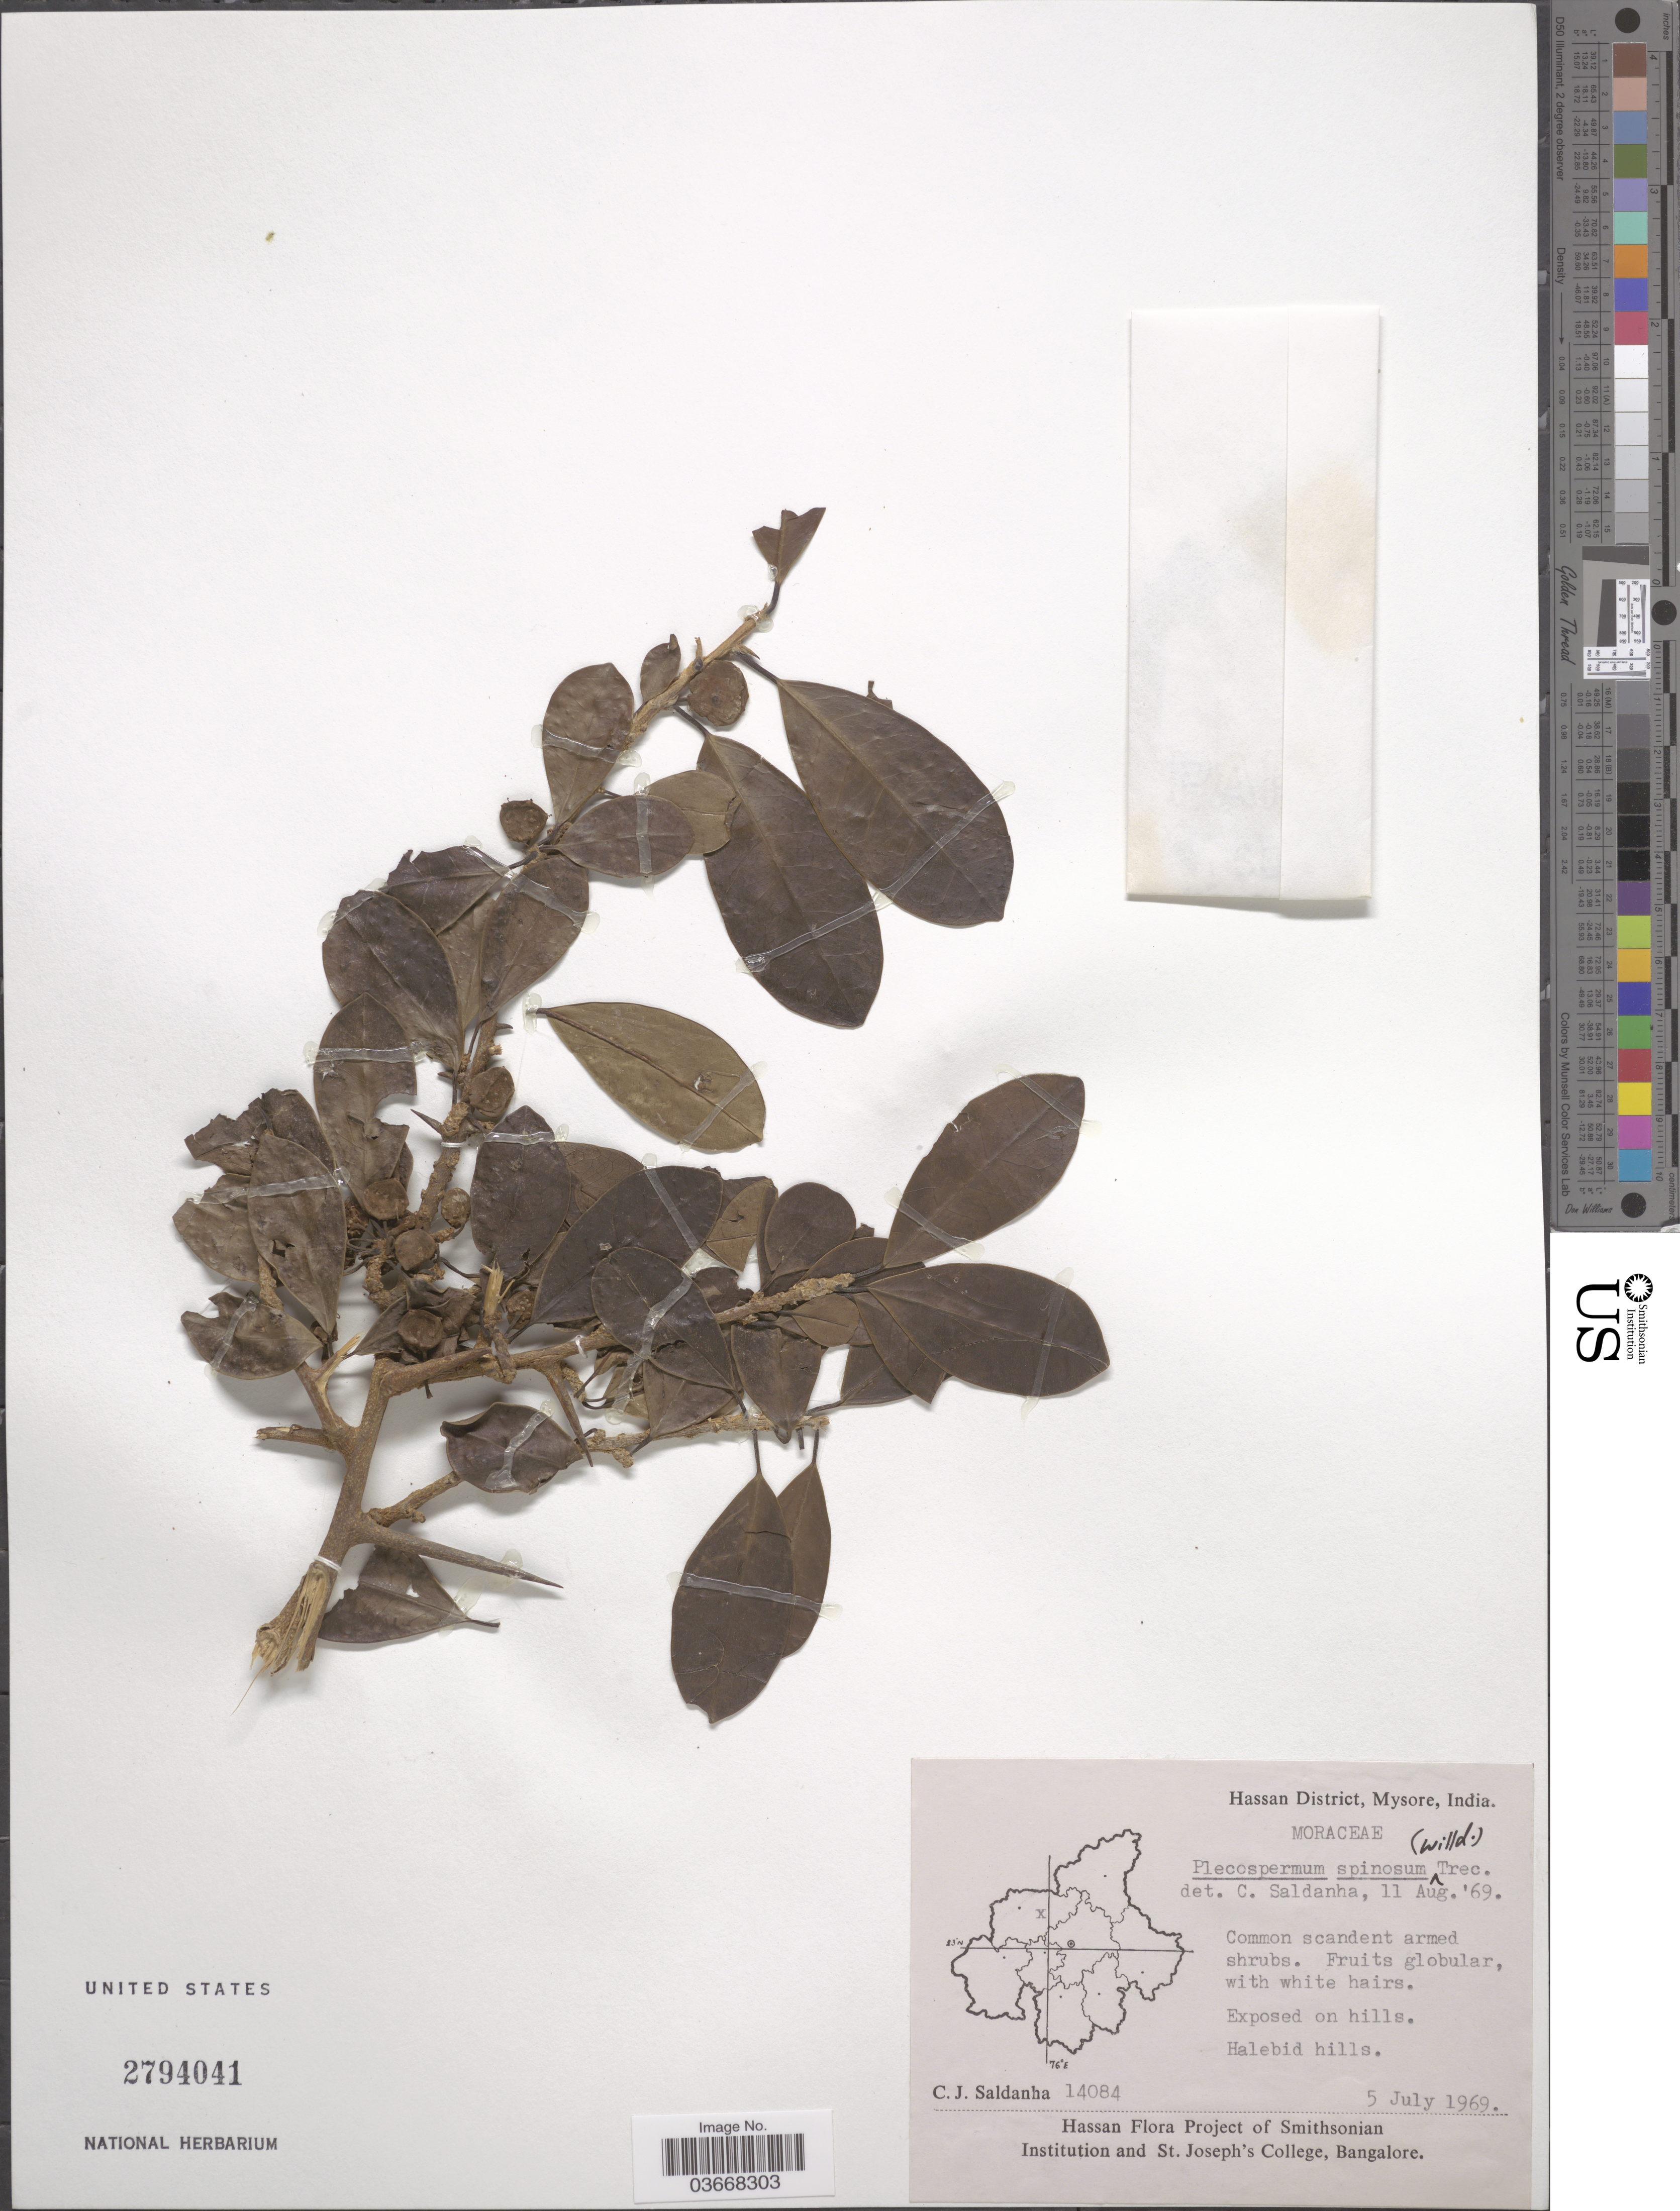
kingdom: Plantae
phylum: Tracheophyta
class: Magnoliopsida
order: Rosales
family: Moraceae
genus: Maclura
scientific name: Maclura spinosa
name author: (Willd.) C.C. Berg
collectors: C. J. Saldanha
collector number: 14084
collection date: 1969-07-05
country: India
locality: Hassan District, Mysore. Halebid hills.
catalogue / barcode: US 2794041